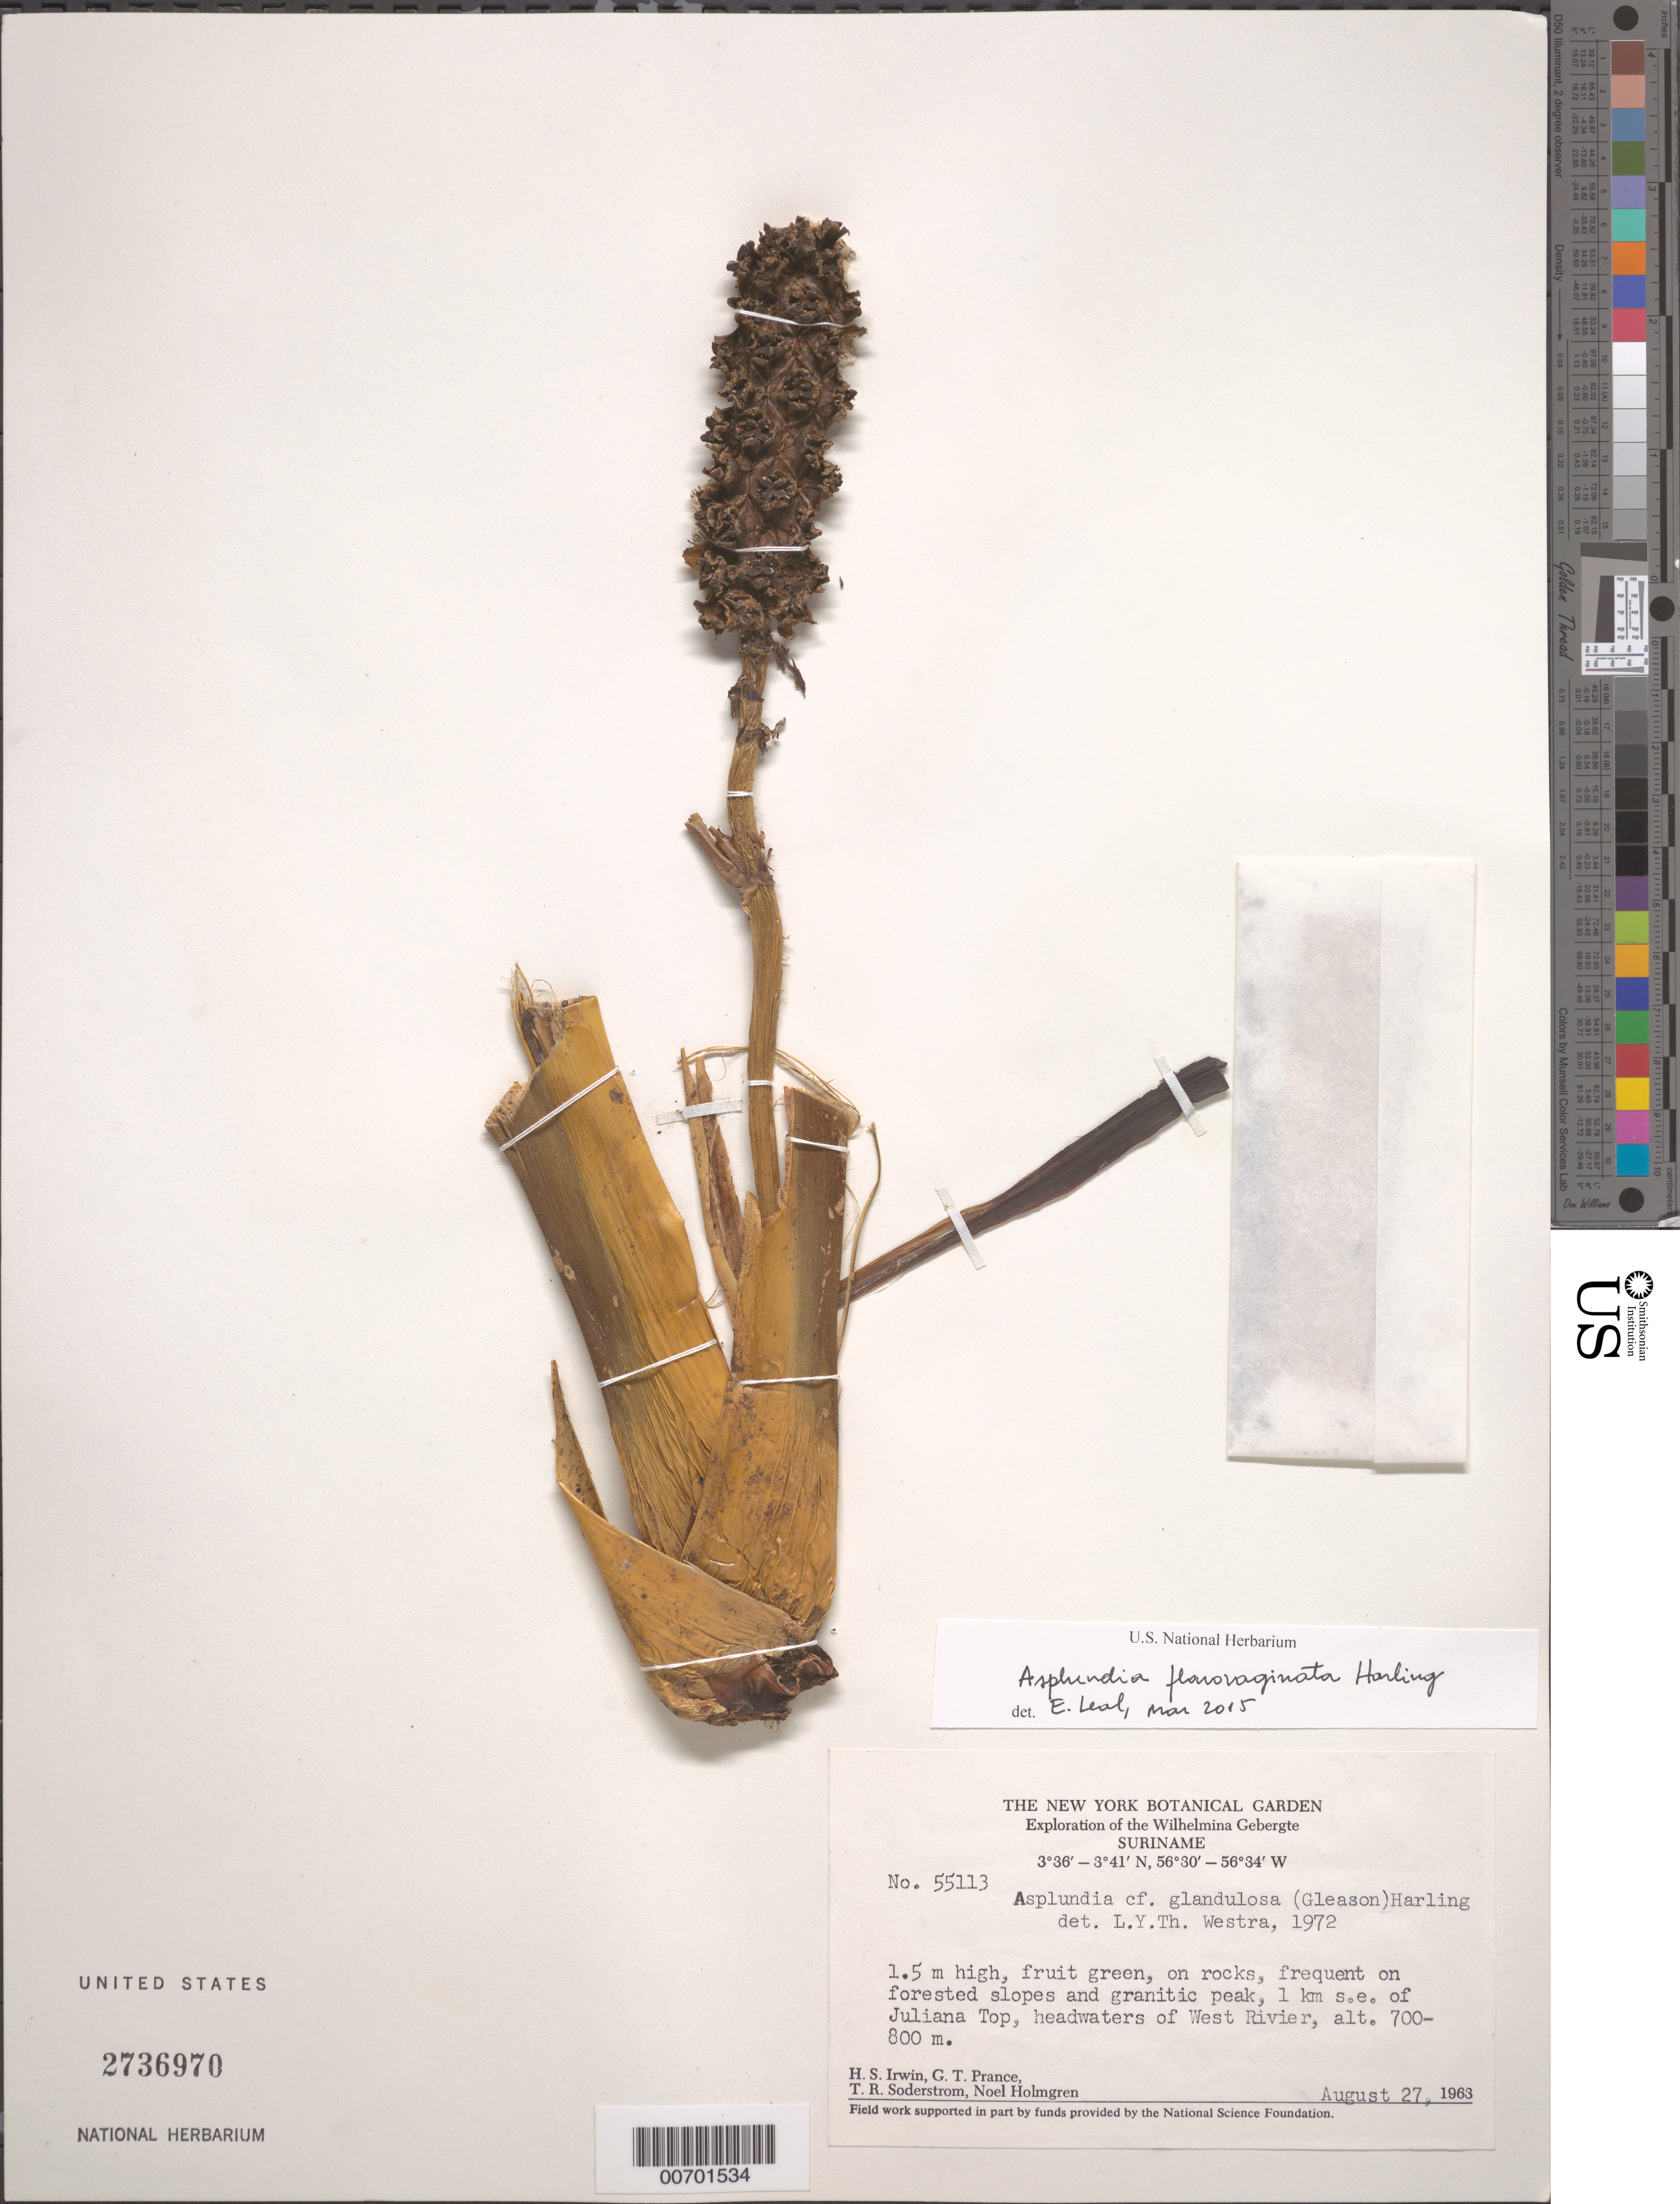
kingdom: Plantae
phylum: Tracheophyta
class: Liliopsida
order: Pandanales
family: Cyclanthaceae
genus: Asplundia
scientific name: Asplundia glandulosa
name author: (Gleason) Harling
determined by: Westra, L. Y. T., (U), Nationaal Herbarium Nederland, Utrecht University branch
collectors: H. Irwin, G. T. Prance, T. R. Soderstrom & N. H. Holmgren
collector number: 55113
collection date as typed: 27-Aug-63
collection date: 1963-08-27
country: Suriname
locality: Juliana Top, 1 km SE of, near headwaters of West River, Wilhelmina Gebergte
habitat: Forested slopes & granitic peak; on rocks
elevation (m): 700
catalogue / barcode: US 2736970